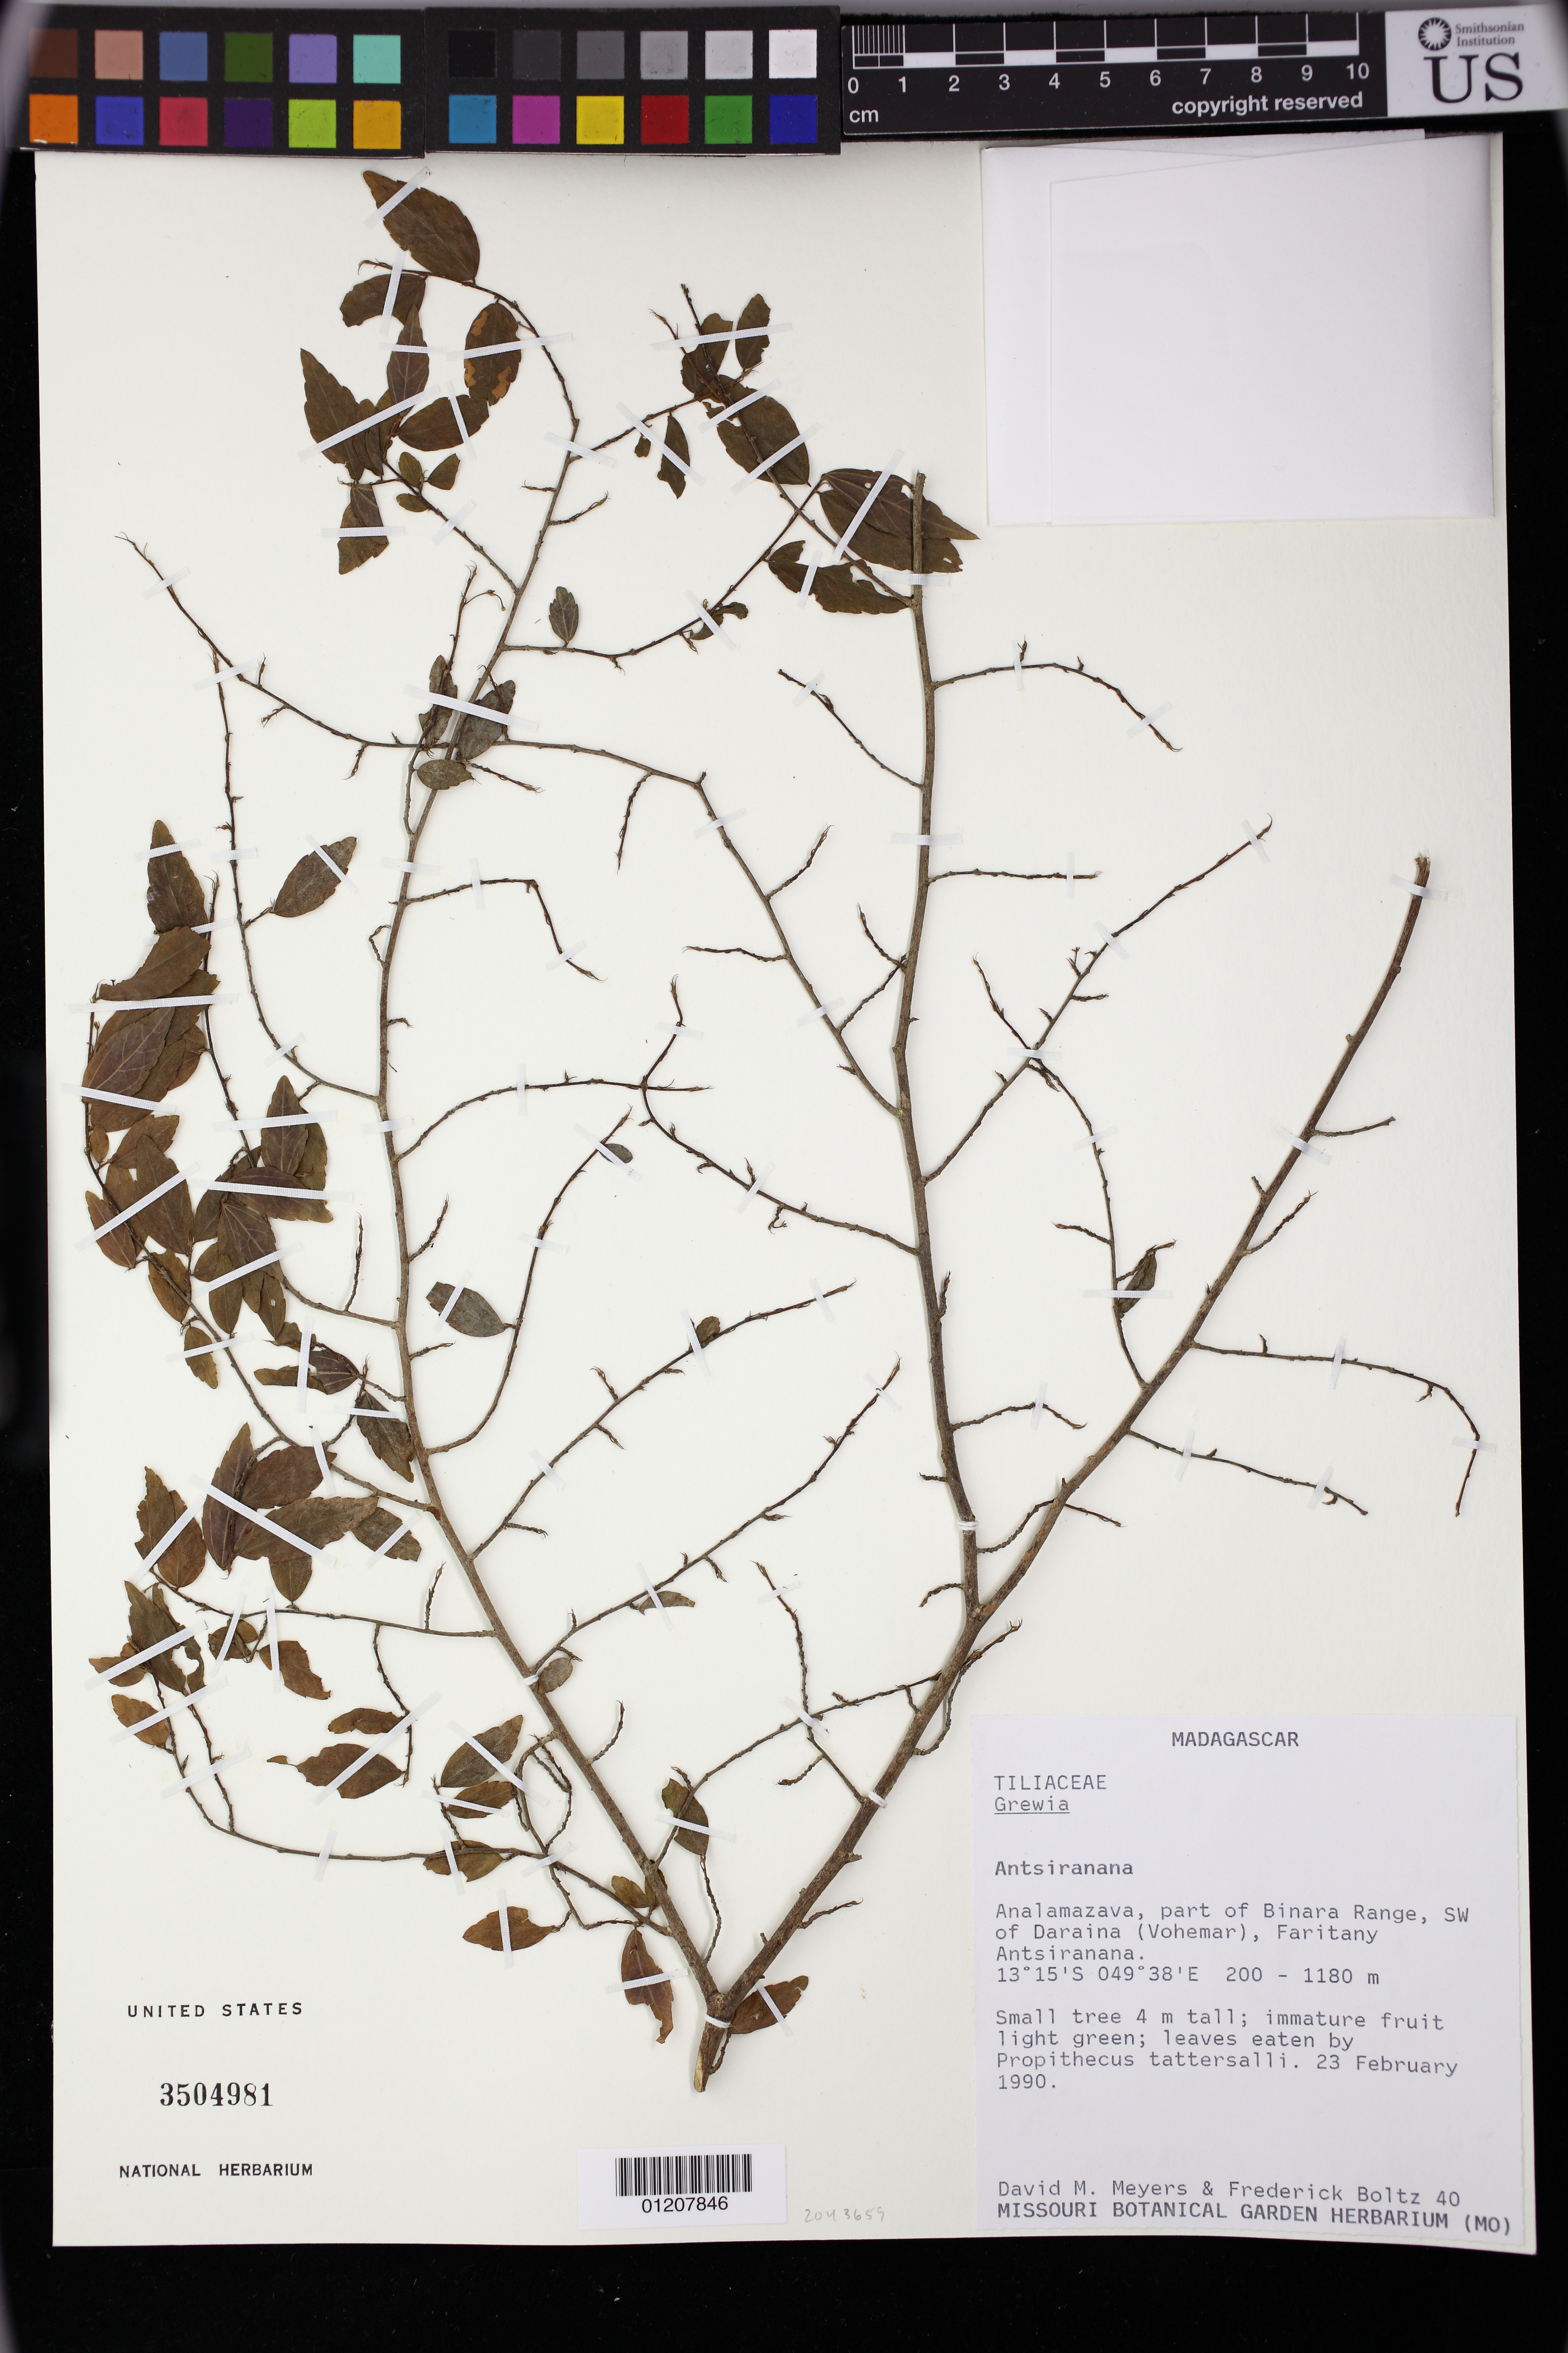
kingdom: Plantae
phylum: Tracheophyta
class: Magnoliopsida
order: Malvales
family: Malvaceae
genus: Grewia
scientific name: Grewia gautieri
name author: Wahlert & Nusbaumer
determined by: Dorr, Laurence J., Curator (BOT), Smithsonian Institution - National Museum of Natural History (UNITED STATES)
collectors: D. M. Meyers & F. Boltz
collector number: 40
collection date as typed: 23 Feb 1990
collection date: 1990-02-23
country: Madagascar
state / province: Diana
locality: Antsiranana. Analamazava, part of Binara Range, SW of Daraina (Vohemar), Faritany Antsiranana.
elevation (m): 200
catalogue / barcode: US 3504981